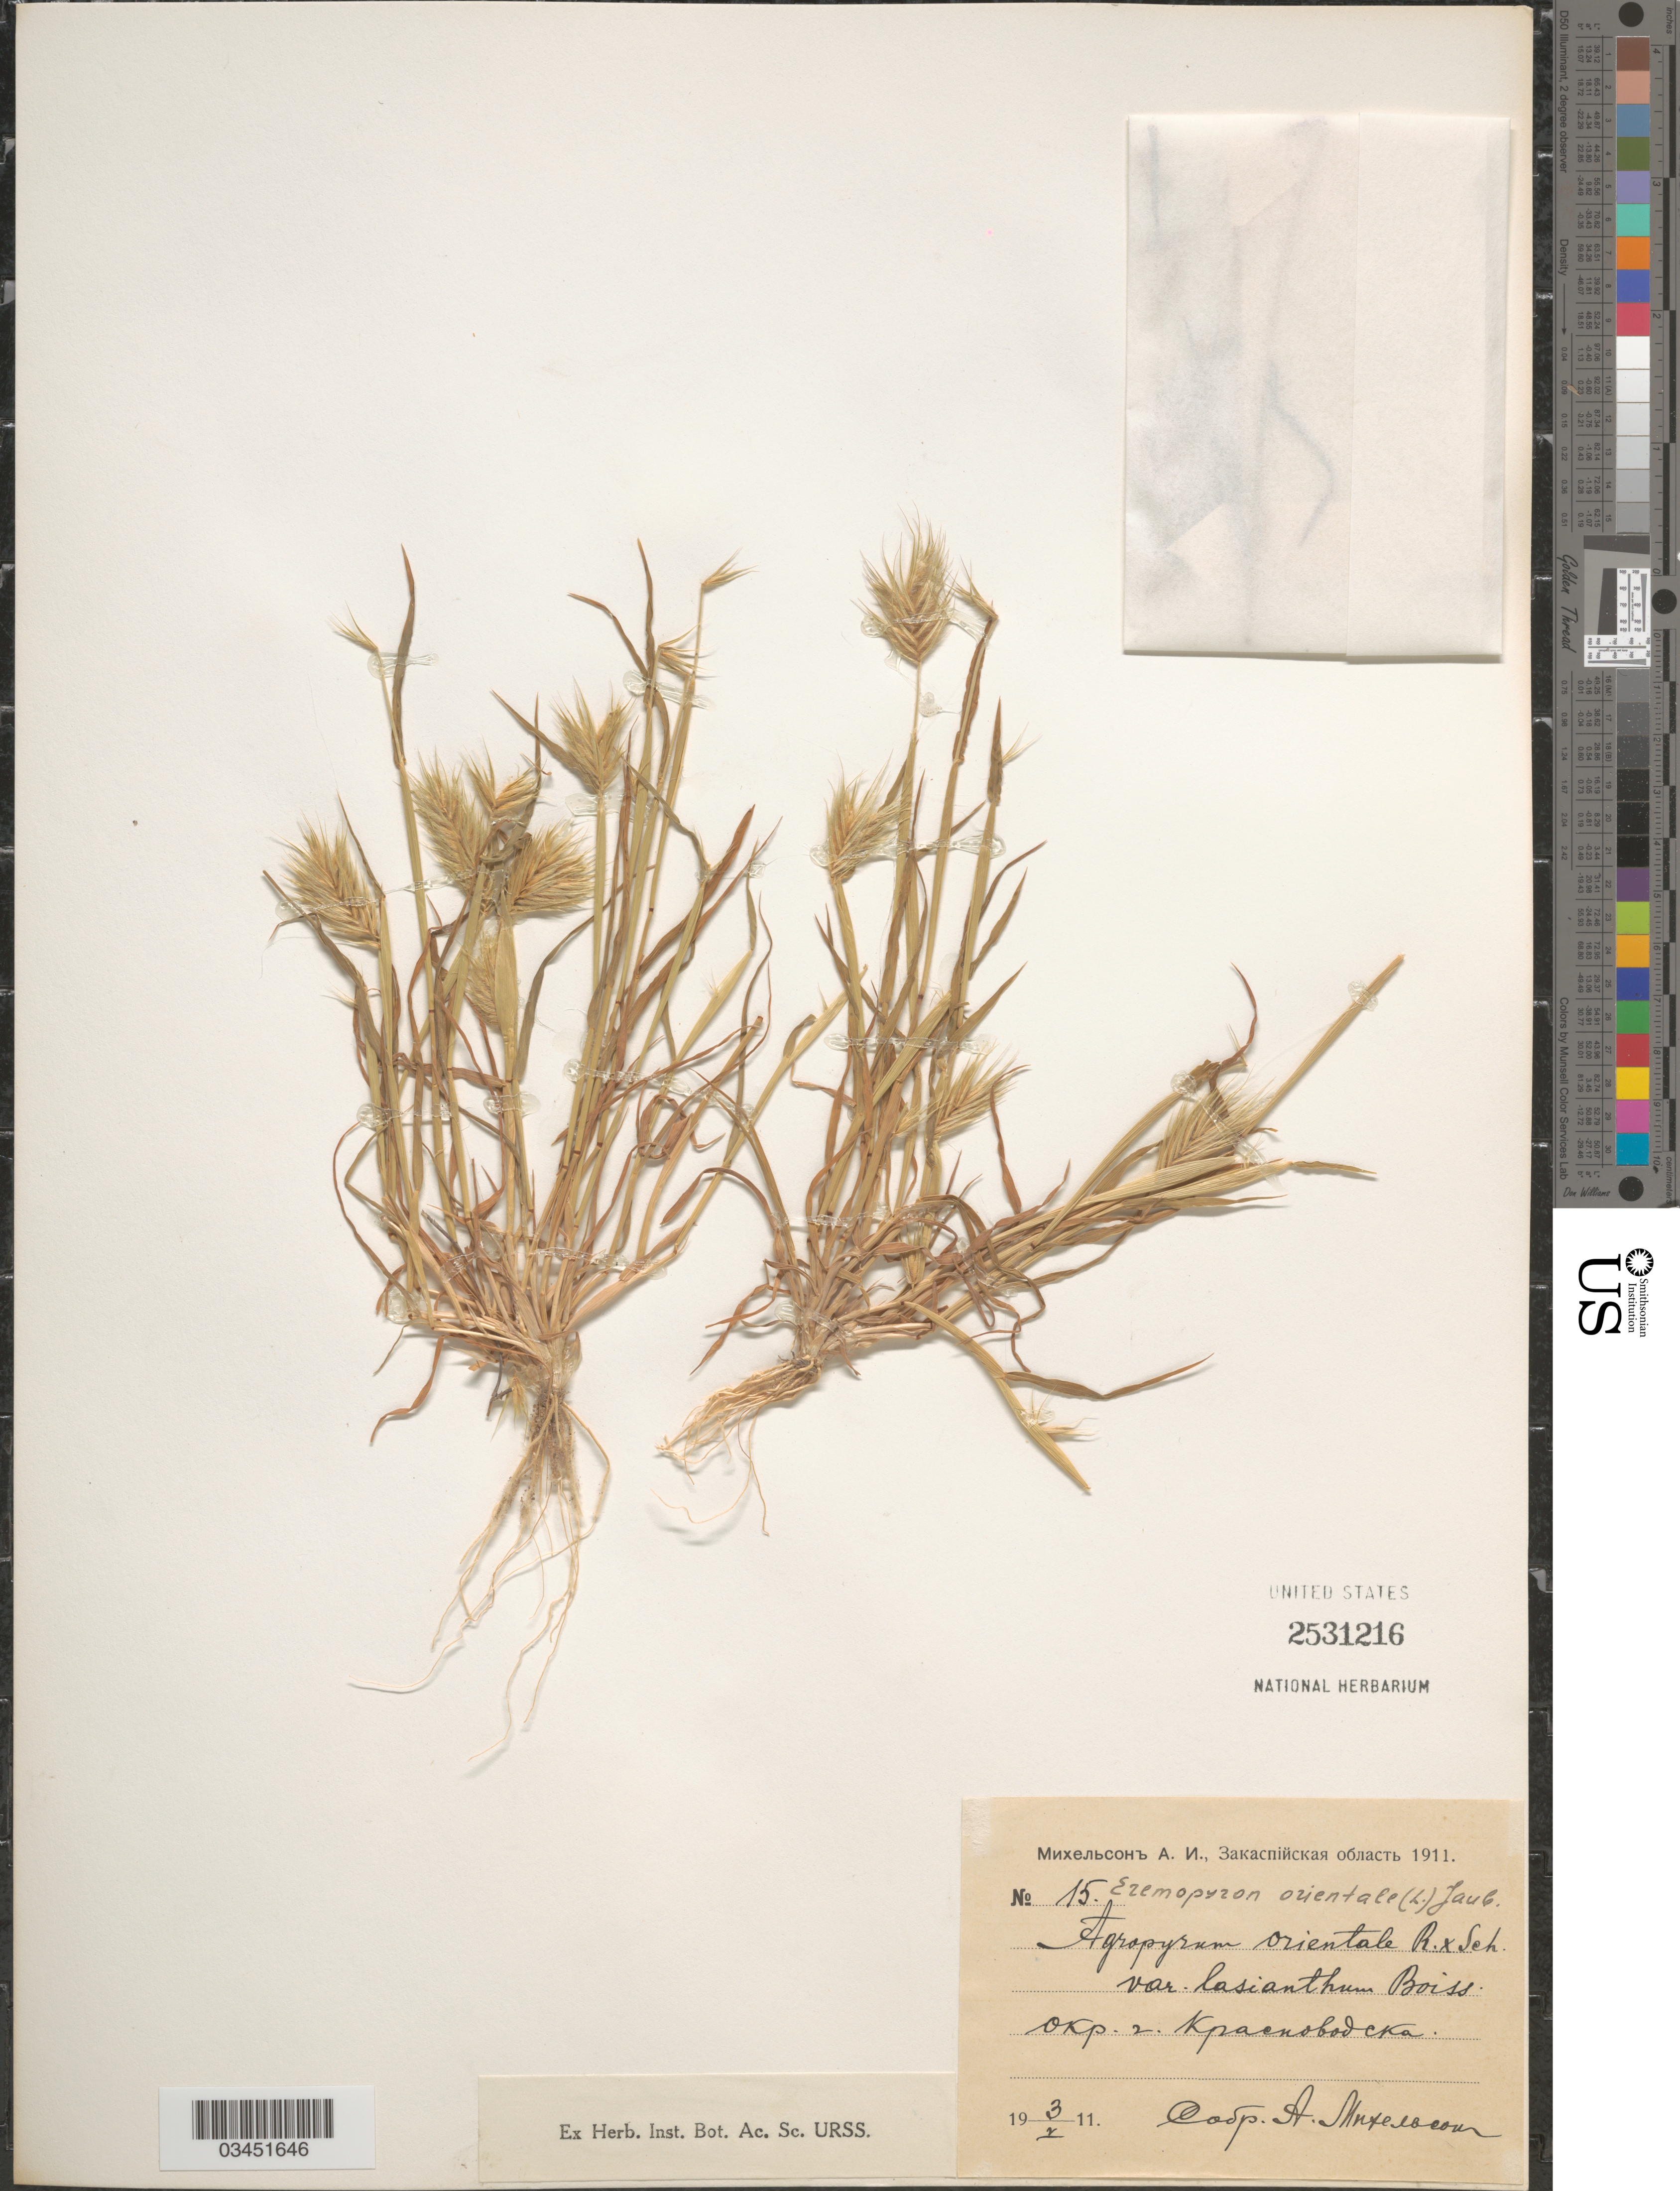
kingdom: Plantae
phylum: Tracheophyta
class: Liliopsida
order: Poales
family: Poaceae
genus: Eremopyrum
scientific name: Eremopyrum orientale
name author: (L.) Jaub. & Spach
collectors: A. Mikhelson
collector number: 15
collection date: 1911-05-03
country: Turkmenistan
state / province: Balkan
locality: Vicinity of Krasnovodsk (now Turkmenbasy)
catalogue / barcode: US 2531216